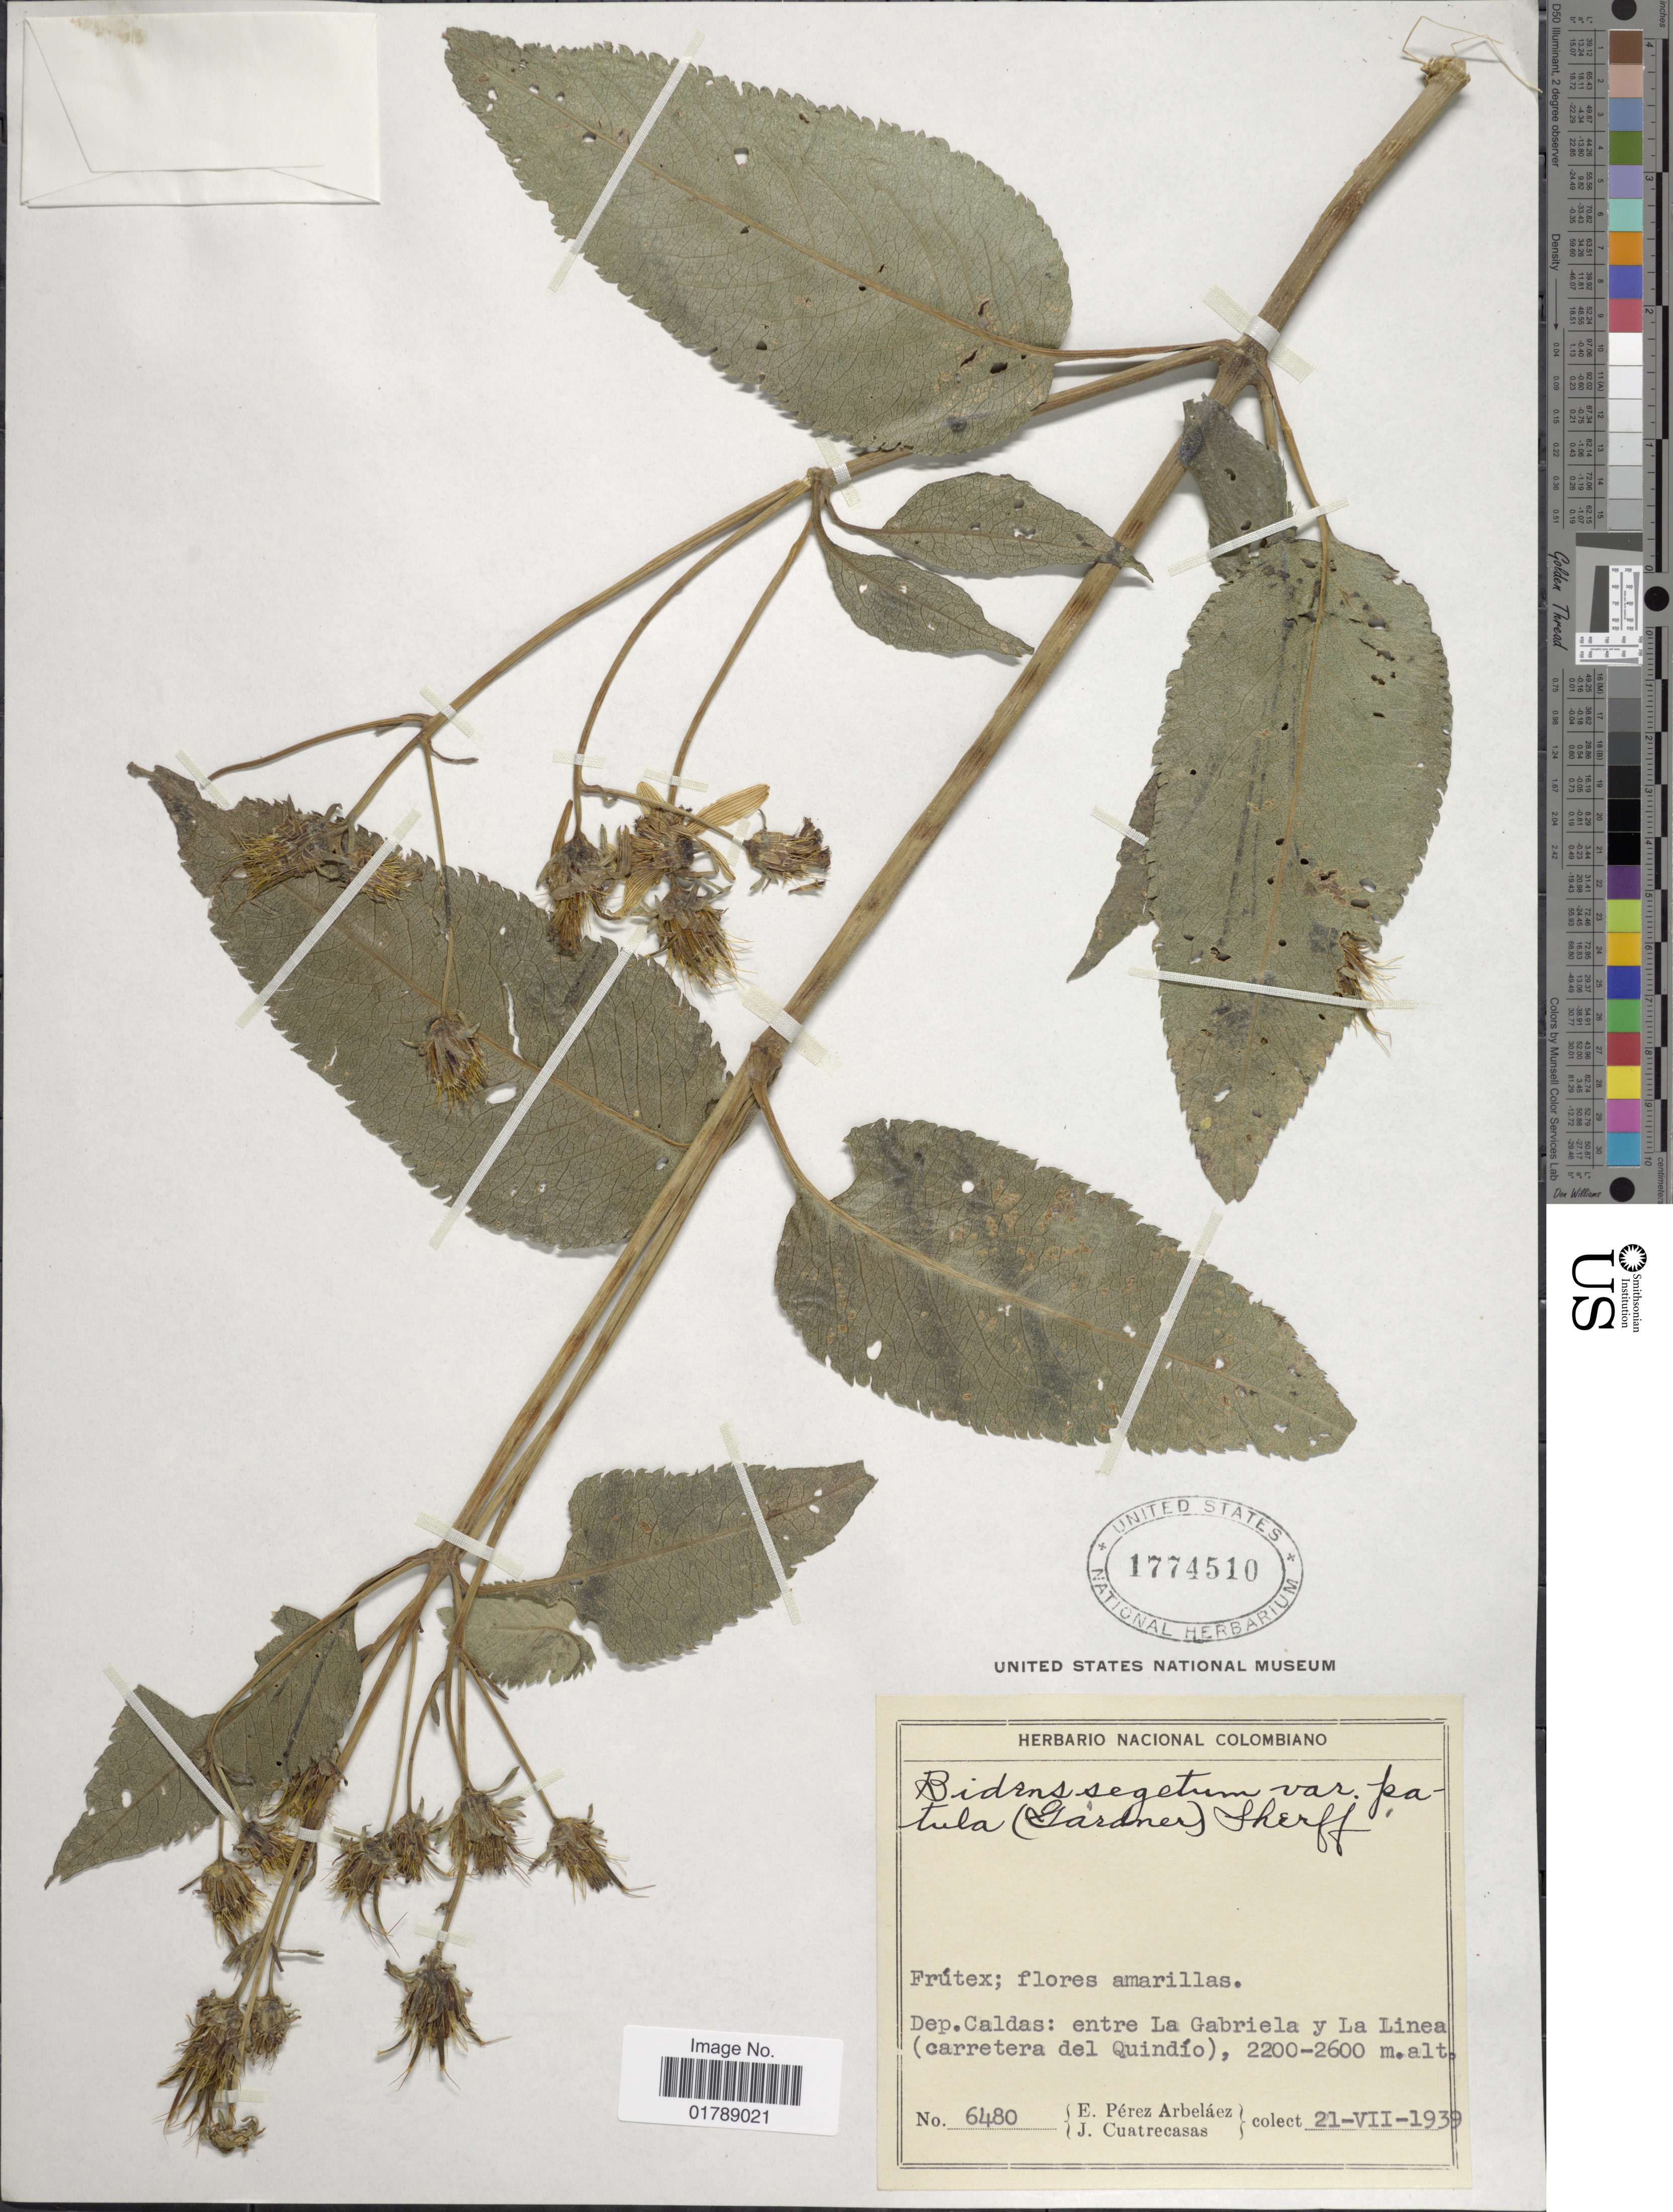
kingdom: Plantae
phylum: Tracheophyta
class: Magnoliopsida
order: Asterales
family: Asteraceae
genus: Bidens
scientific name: Bidens segetum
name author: Mart. ex Colla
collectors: E. Pérez Arbeláez & J. Cuatrecasas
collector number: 6480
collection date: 1939-07-21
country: Colombia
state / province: Caldas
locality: Entre La Gabriela y La Linea (carretera del Quindío)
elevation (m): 2200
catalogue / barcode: US 1774510